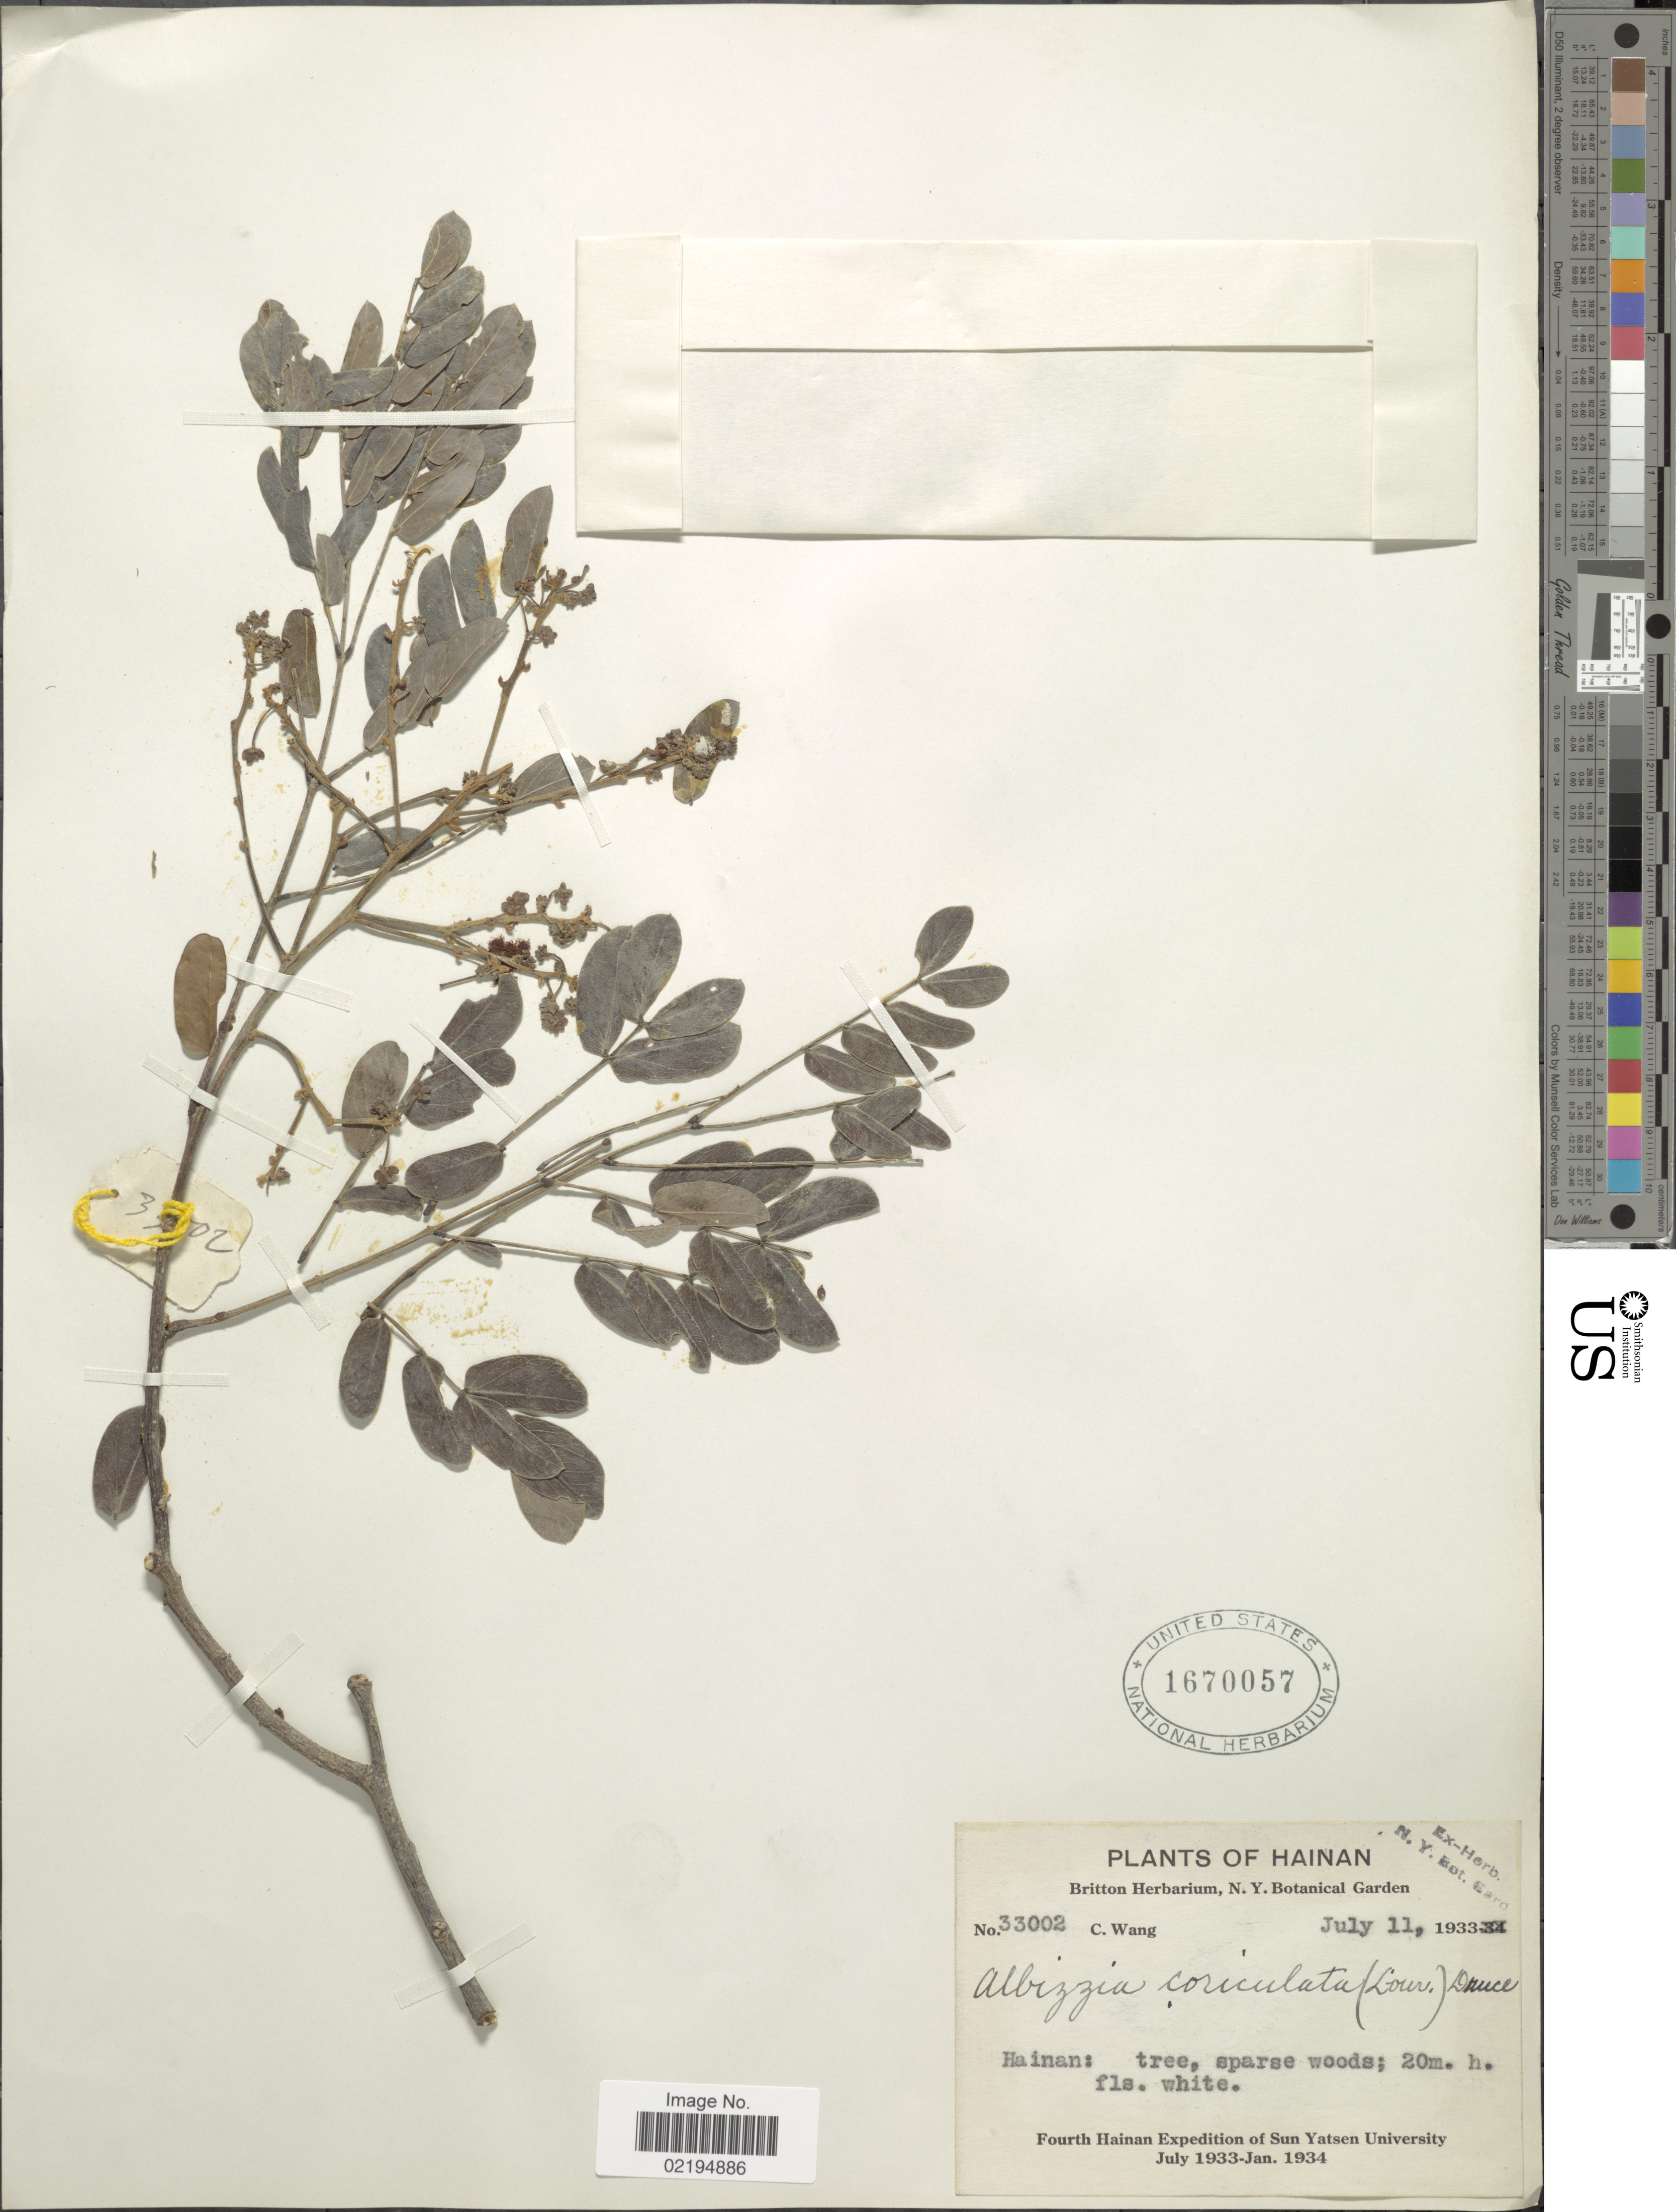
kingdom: Plantae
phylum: Tracheophyta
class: Magnoliopsida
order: Fabales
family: Fabaceae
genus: Albizia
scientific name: Albizia corniculata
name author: (Lour.) Druce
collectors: C. Wang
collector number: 33002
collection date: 1933-07-11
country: China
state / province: Hainan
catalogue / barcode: US 1670057